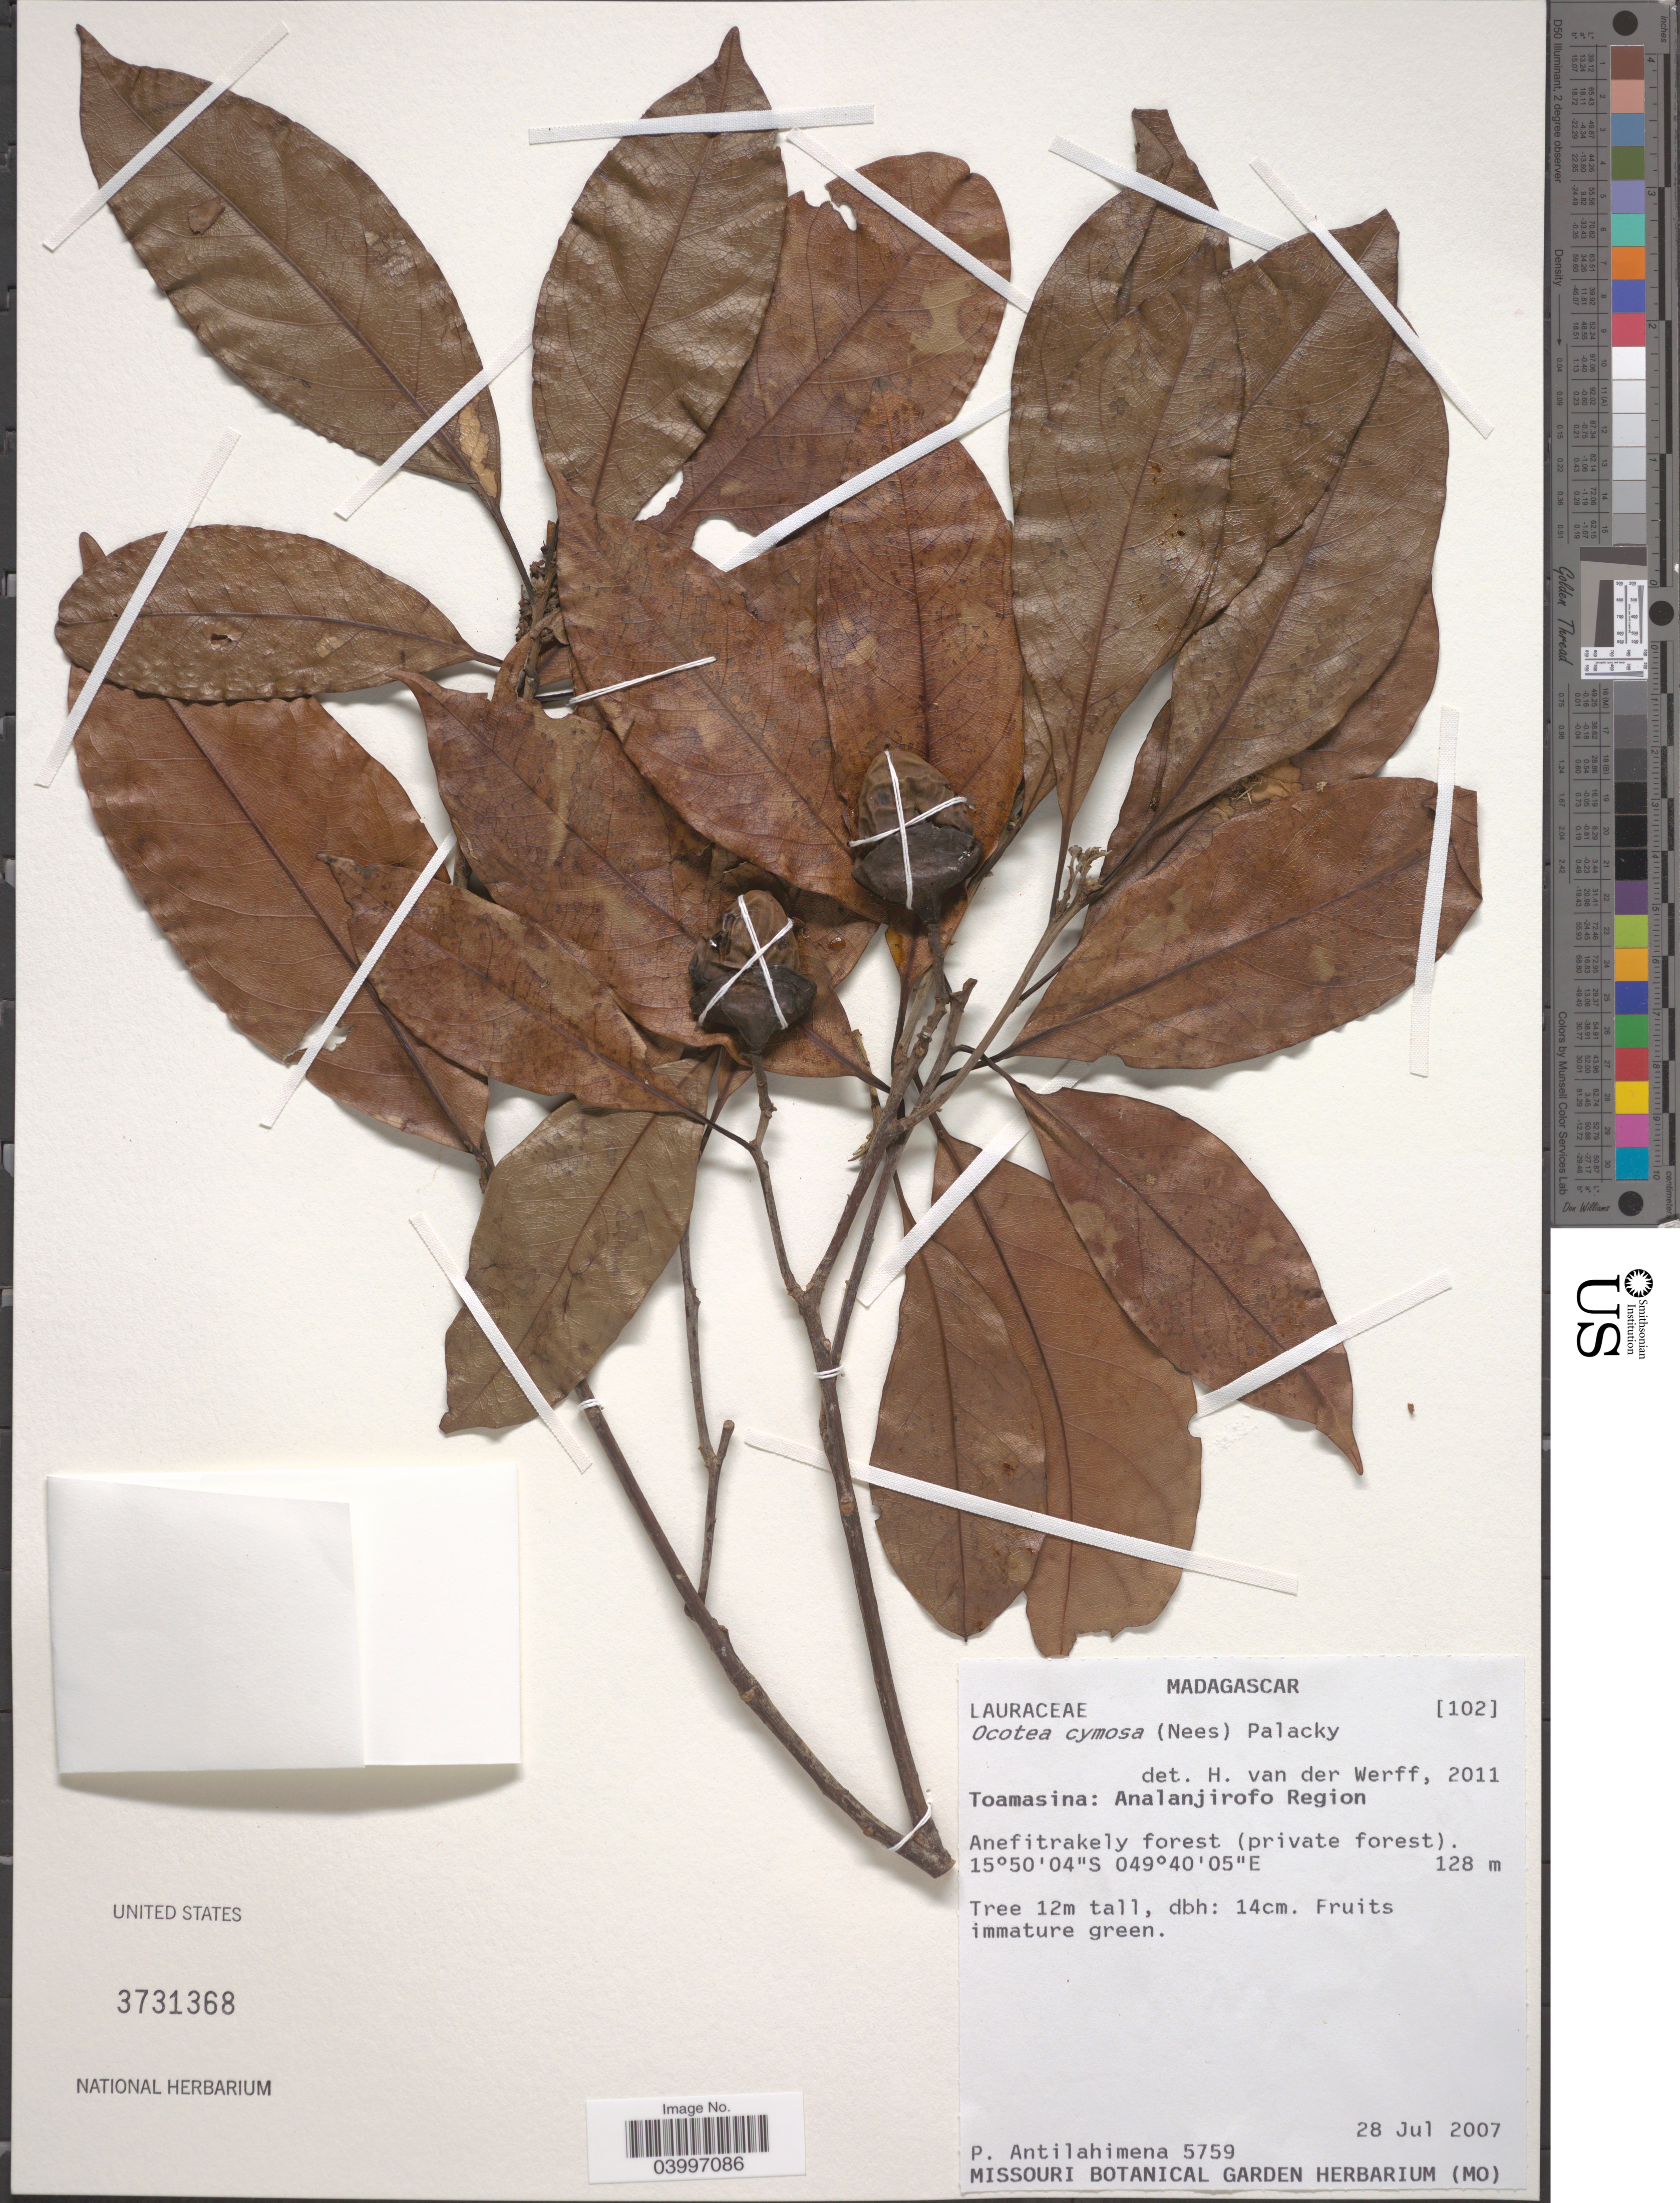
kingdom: Plantae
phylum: Tracheophyta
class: Magnoliopsida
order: Laurales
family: Lauraceae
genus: Ocotea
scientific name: Ocotea cymosa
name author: (Nees & Nees) Palacky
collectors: P. Antilahimena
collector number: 5759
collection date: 2007-07-28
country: Madagascar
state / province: Analanjirofo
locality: Analanjirofo Region. Anefitrakely forest (private forest).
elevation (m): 128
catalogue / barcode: US 3731368